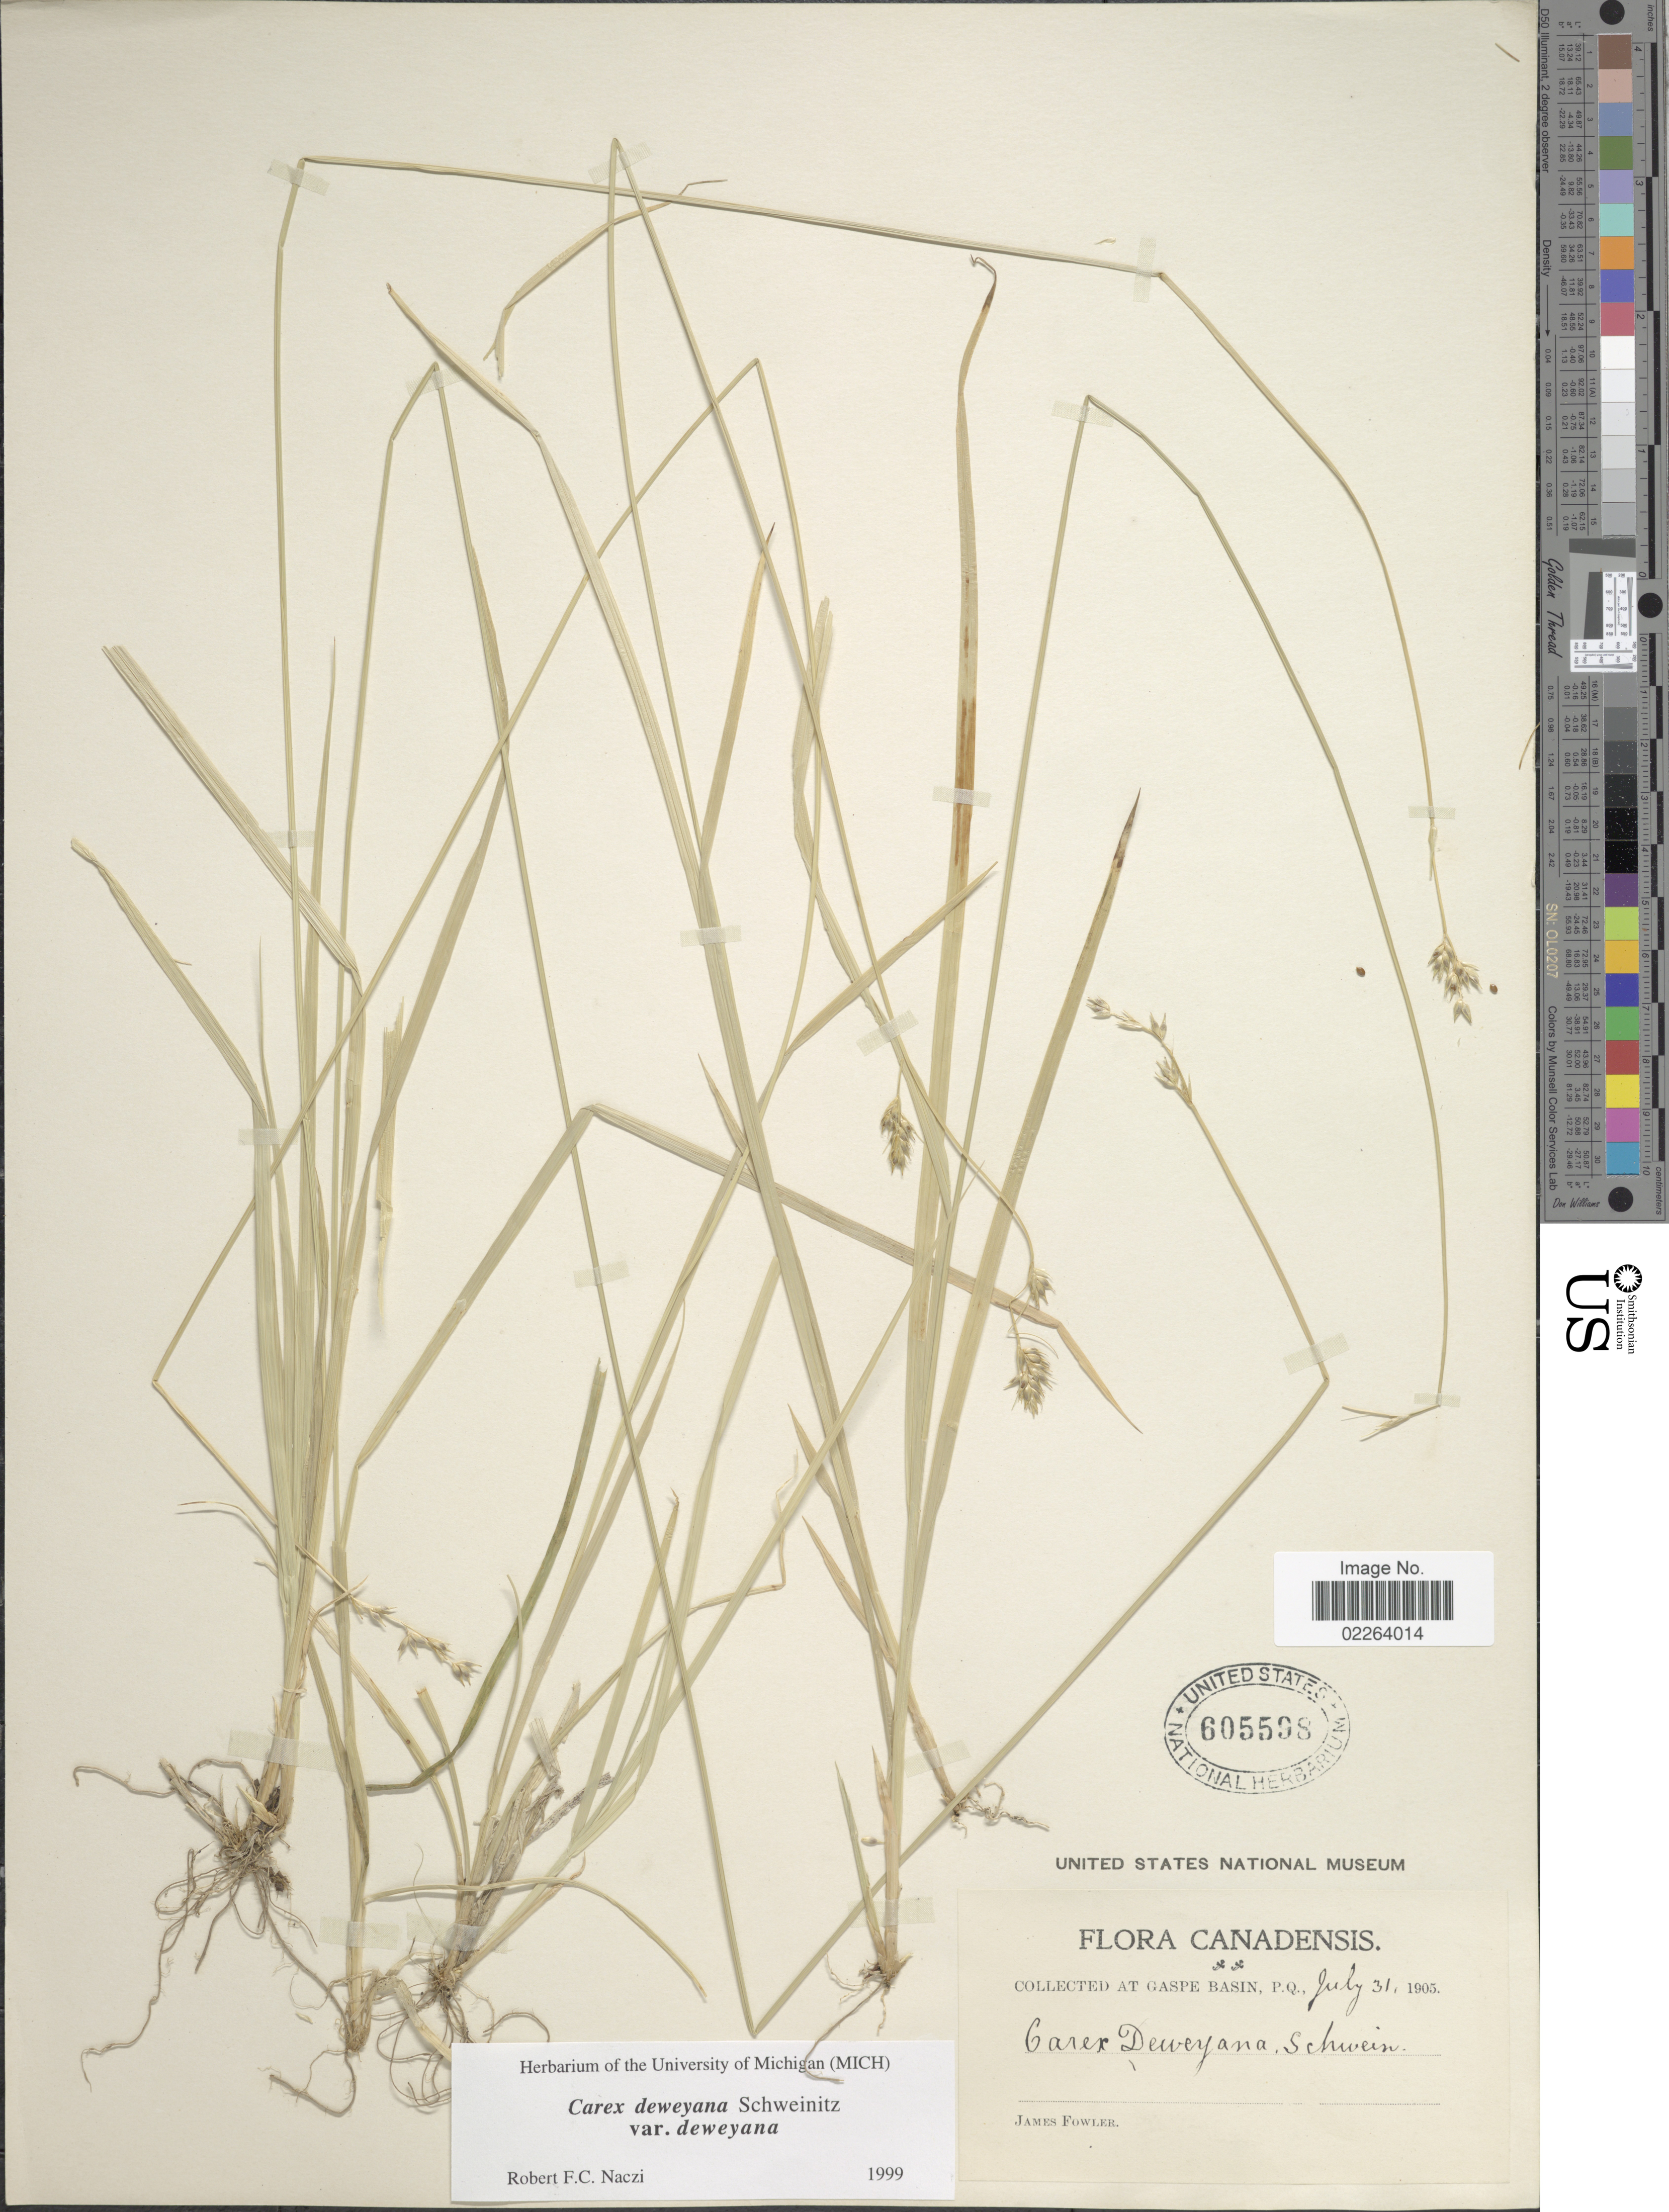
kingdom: Plantae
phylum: Tracheophyta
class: Liliopsida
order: Poales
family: Cyperaceae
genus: Carex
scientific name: Carex deweyana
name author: Schwein.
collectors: J. P. Fowler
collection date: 1905-07-31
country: Canada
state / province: Quebec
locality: At Gaspe Basin, P.Q.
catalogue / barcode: US 605598